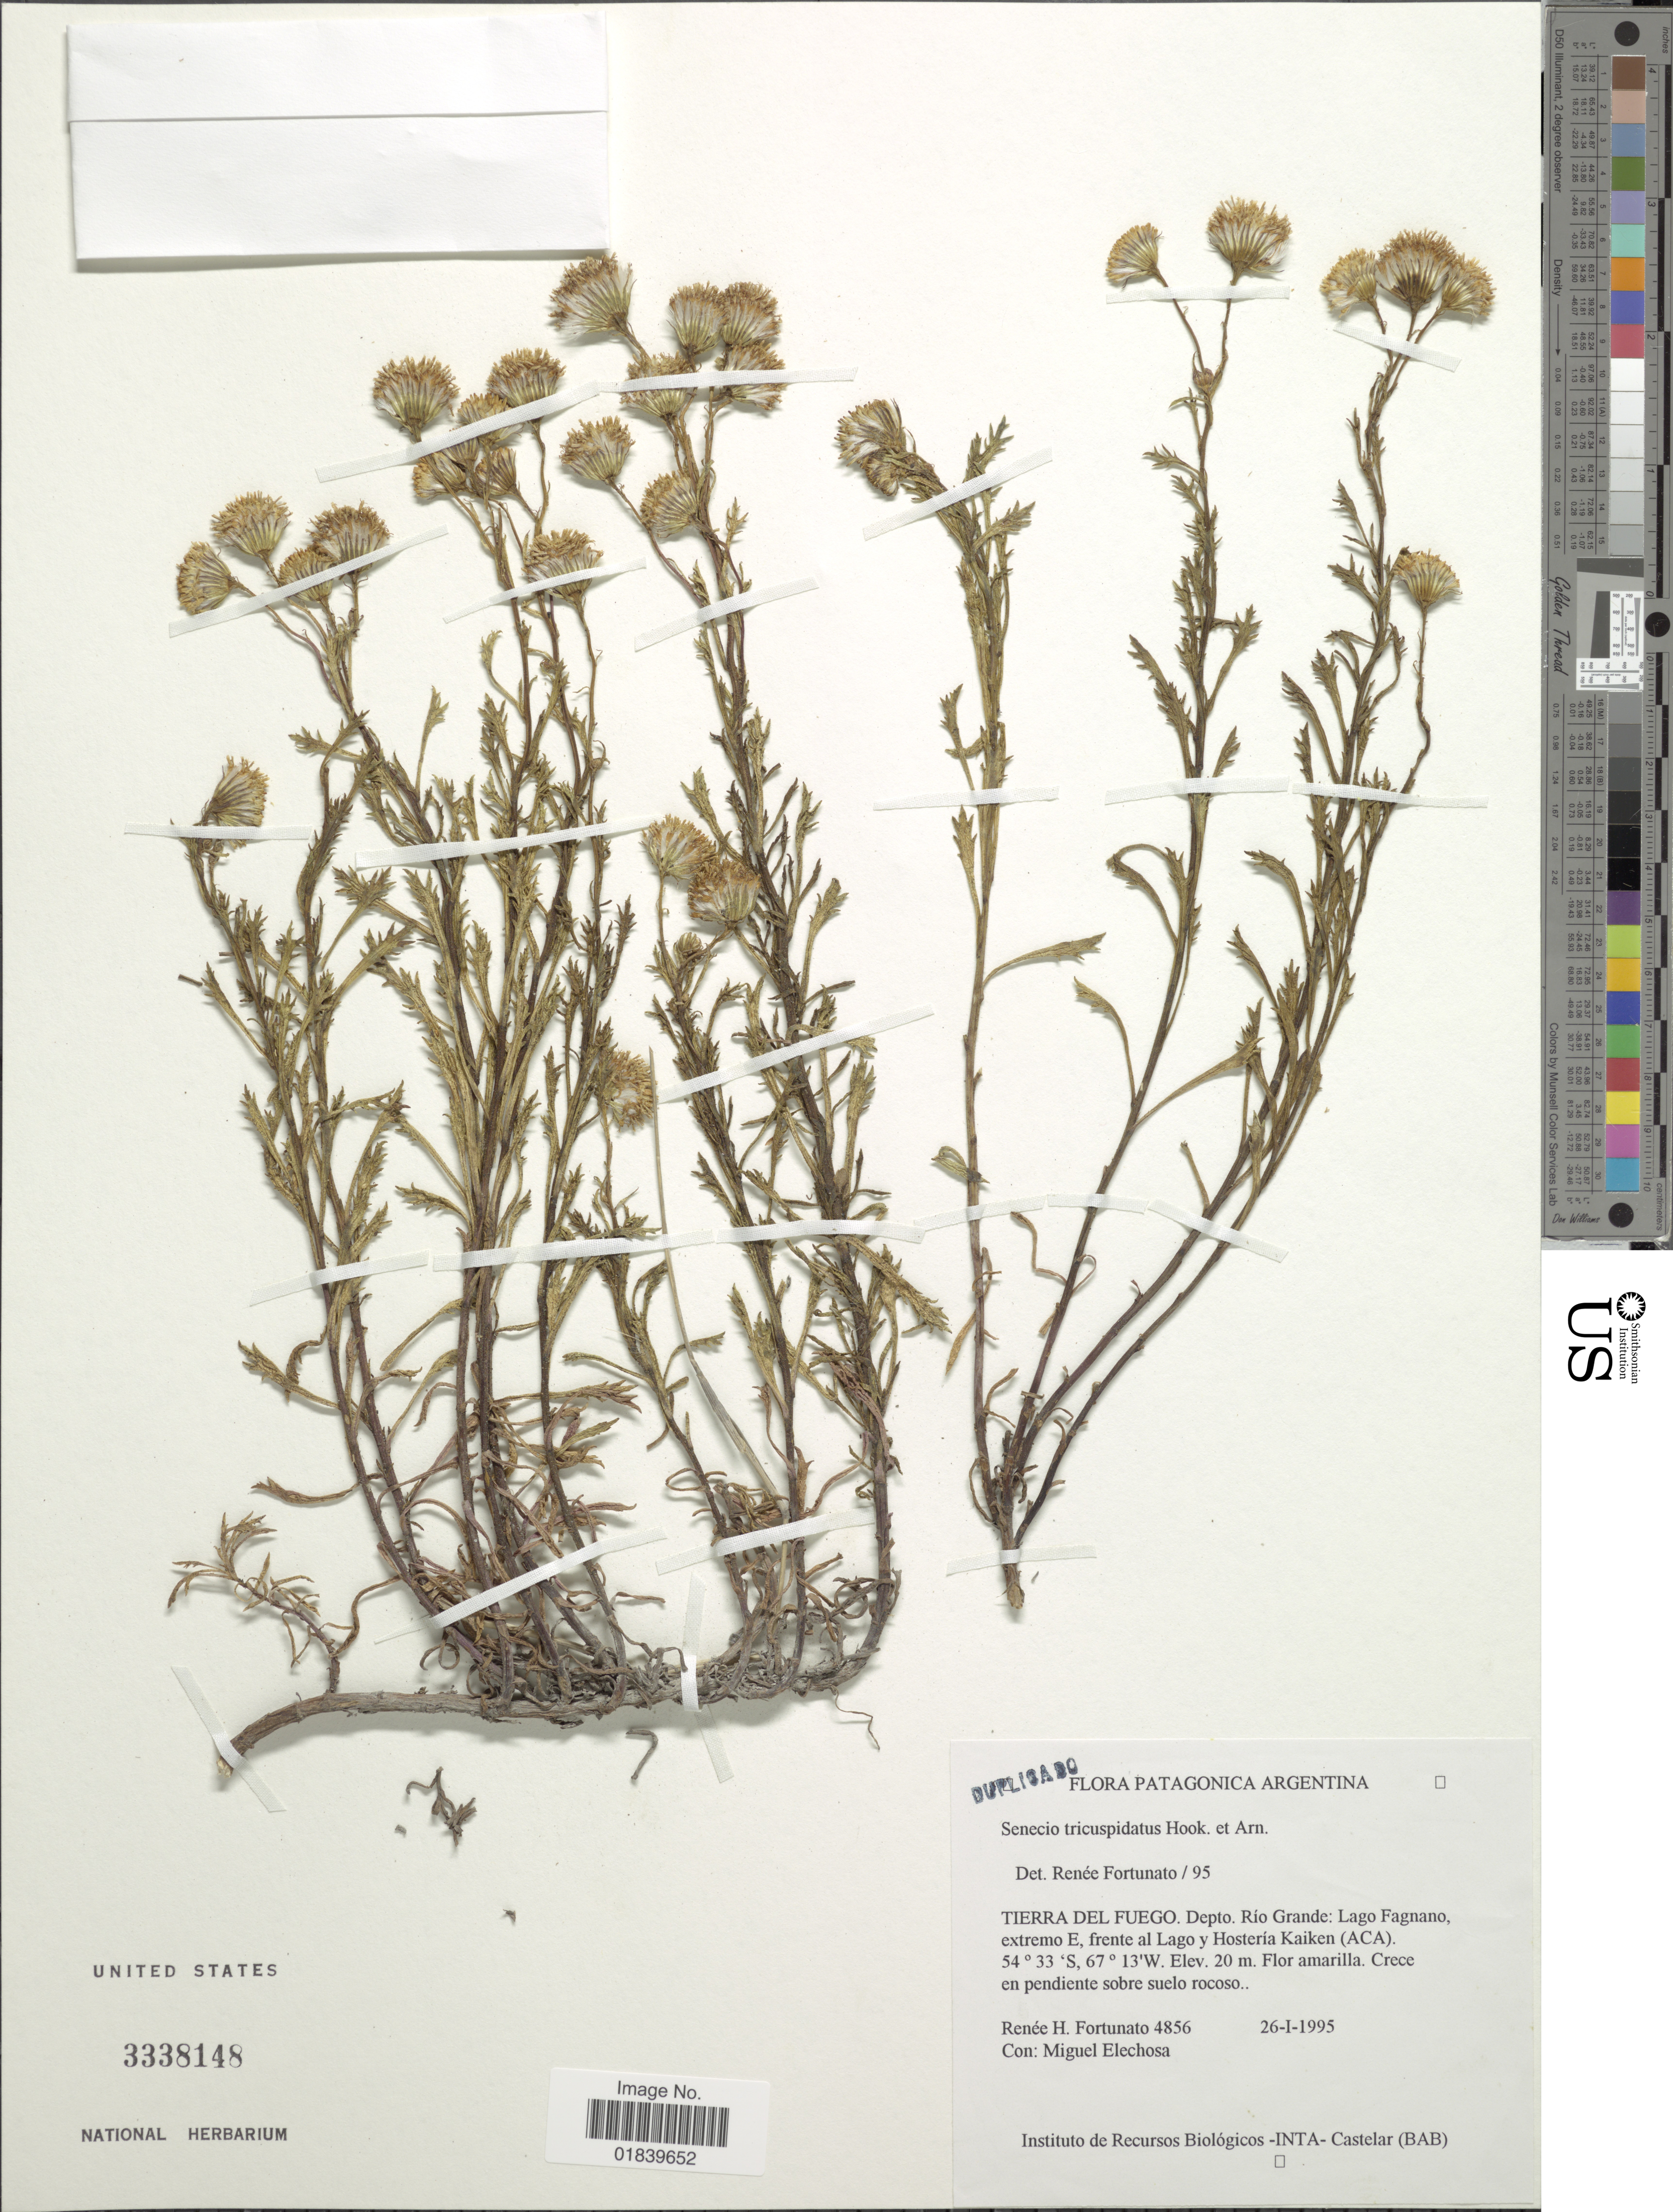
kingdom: Plantae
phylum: Tracheophyta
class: Magnoliopsida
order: Asterales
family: Asteraceae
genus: Senecio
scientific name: Senecio tricuspidatus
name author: Hook. & Arn.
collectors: R. H. Fortunato & M. Elechosa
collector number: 4856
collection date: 1995-01-26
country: Argentina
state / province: Tierra del Fuego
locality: Tiiera del Fuego, Depto. Rio Grande: Lago Fagnano extremo E. frente al Lago y Hosteria Kaiken (Aca).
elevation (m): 20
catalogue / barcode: US 3338148